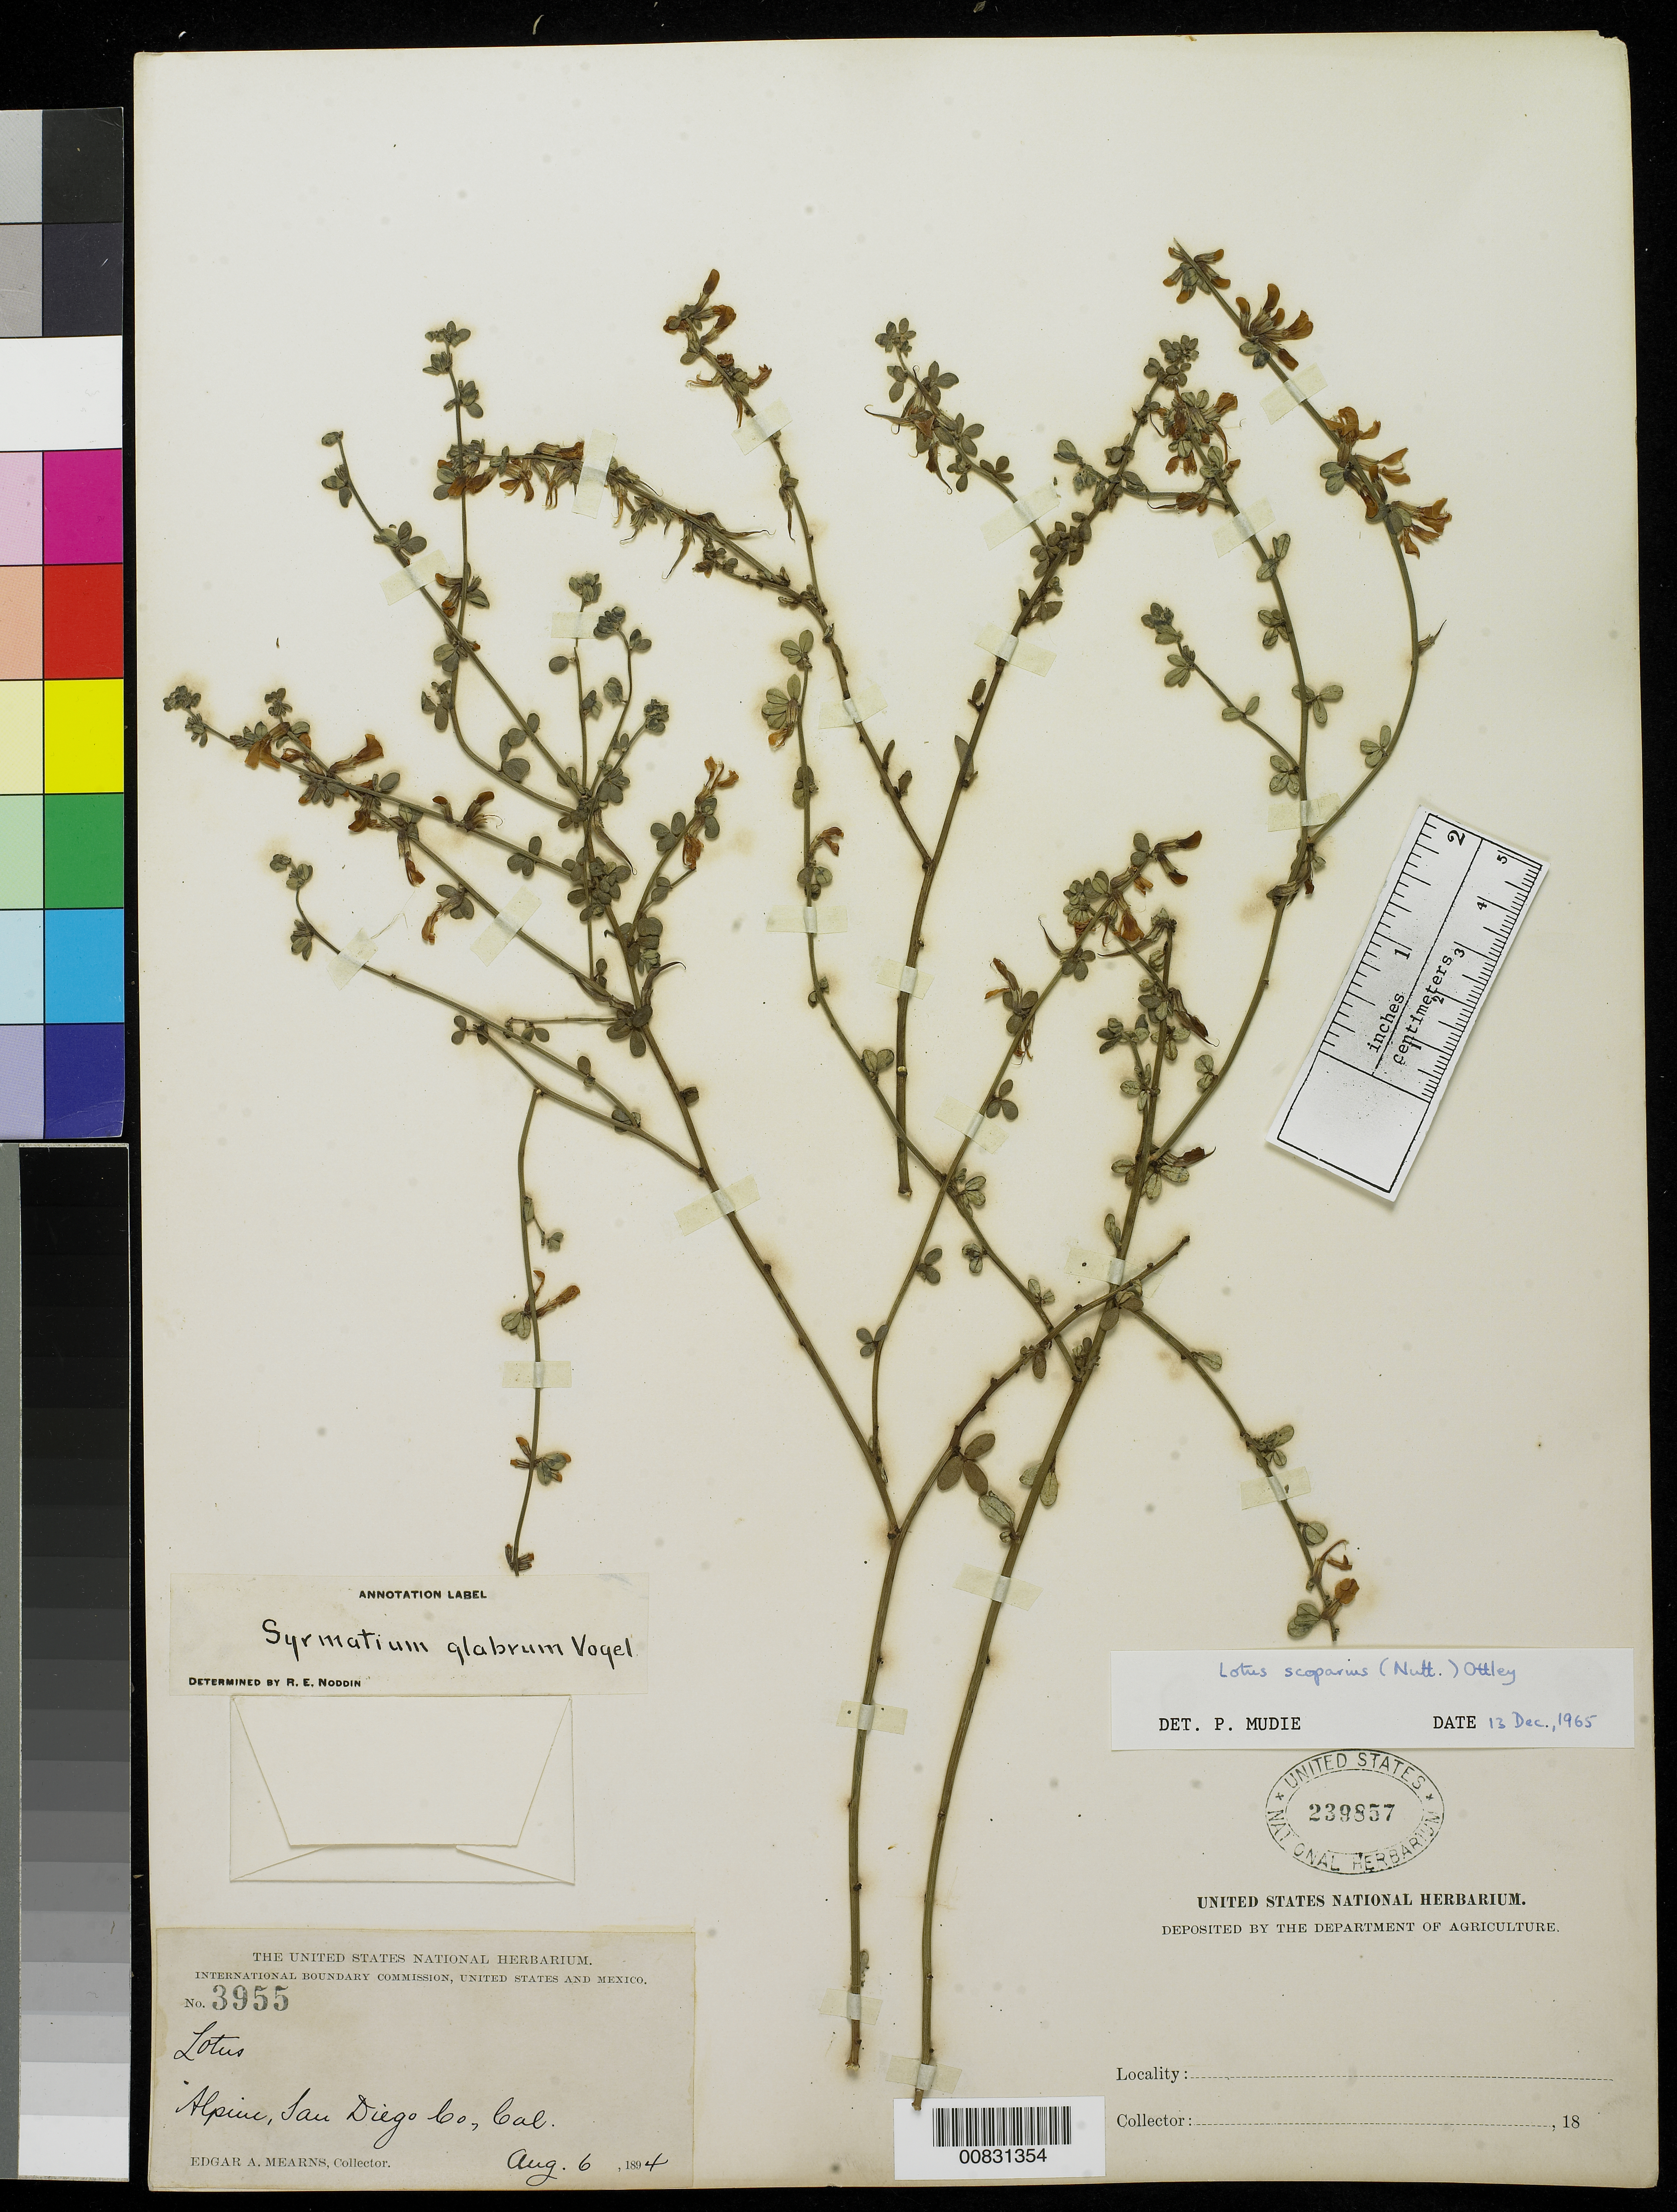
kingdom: Plantae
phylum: Tracheophyta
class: Magnoliopsida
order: Fabales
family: Fabaceae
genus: Syrmatium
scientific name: Syrmatium glabrum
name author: Vogel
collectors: E. A. Mearns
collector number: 3955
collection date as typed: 06 Aug 1894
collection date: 1894-08-06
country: United States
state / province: California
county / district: San Diego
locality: Alpine, San Diego County, California.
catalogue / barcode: US 239857